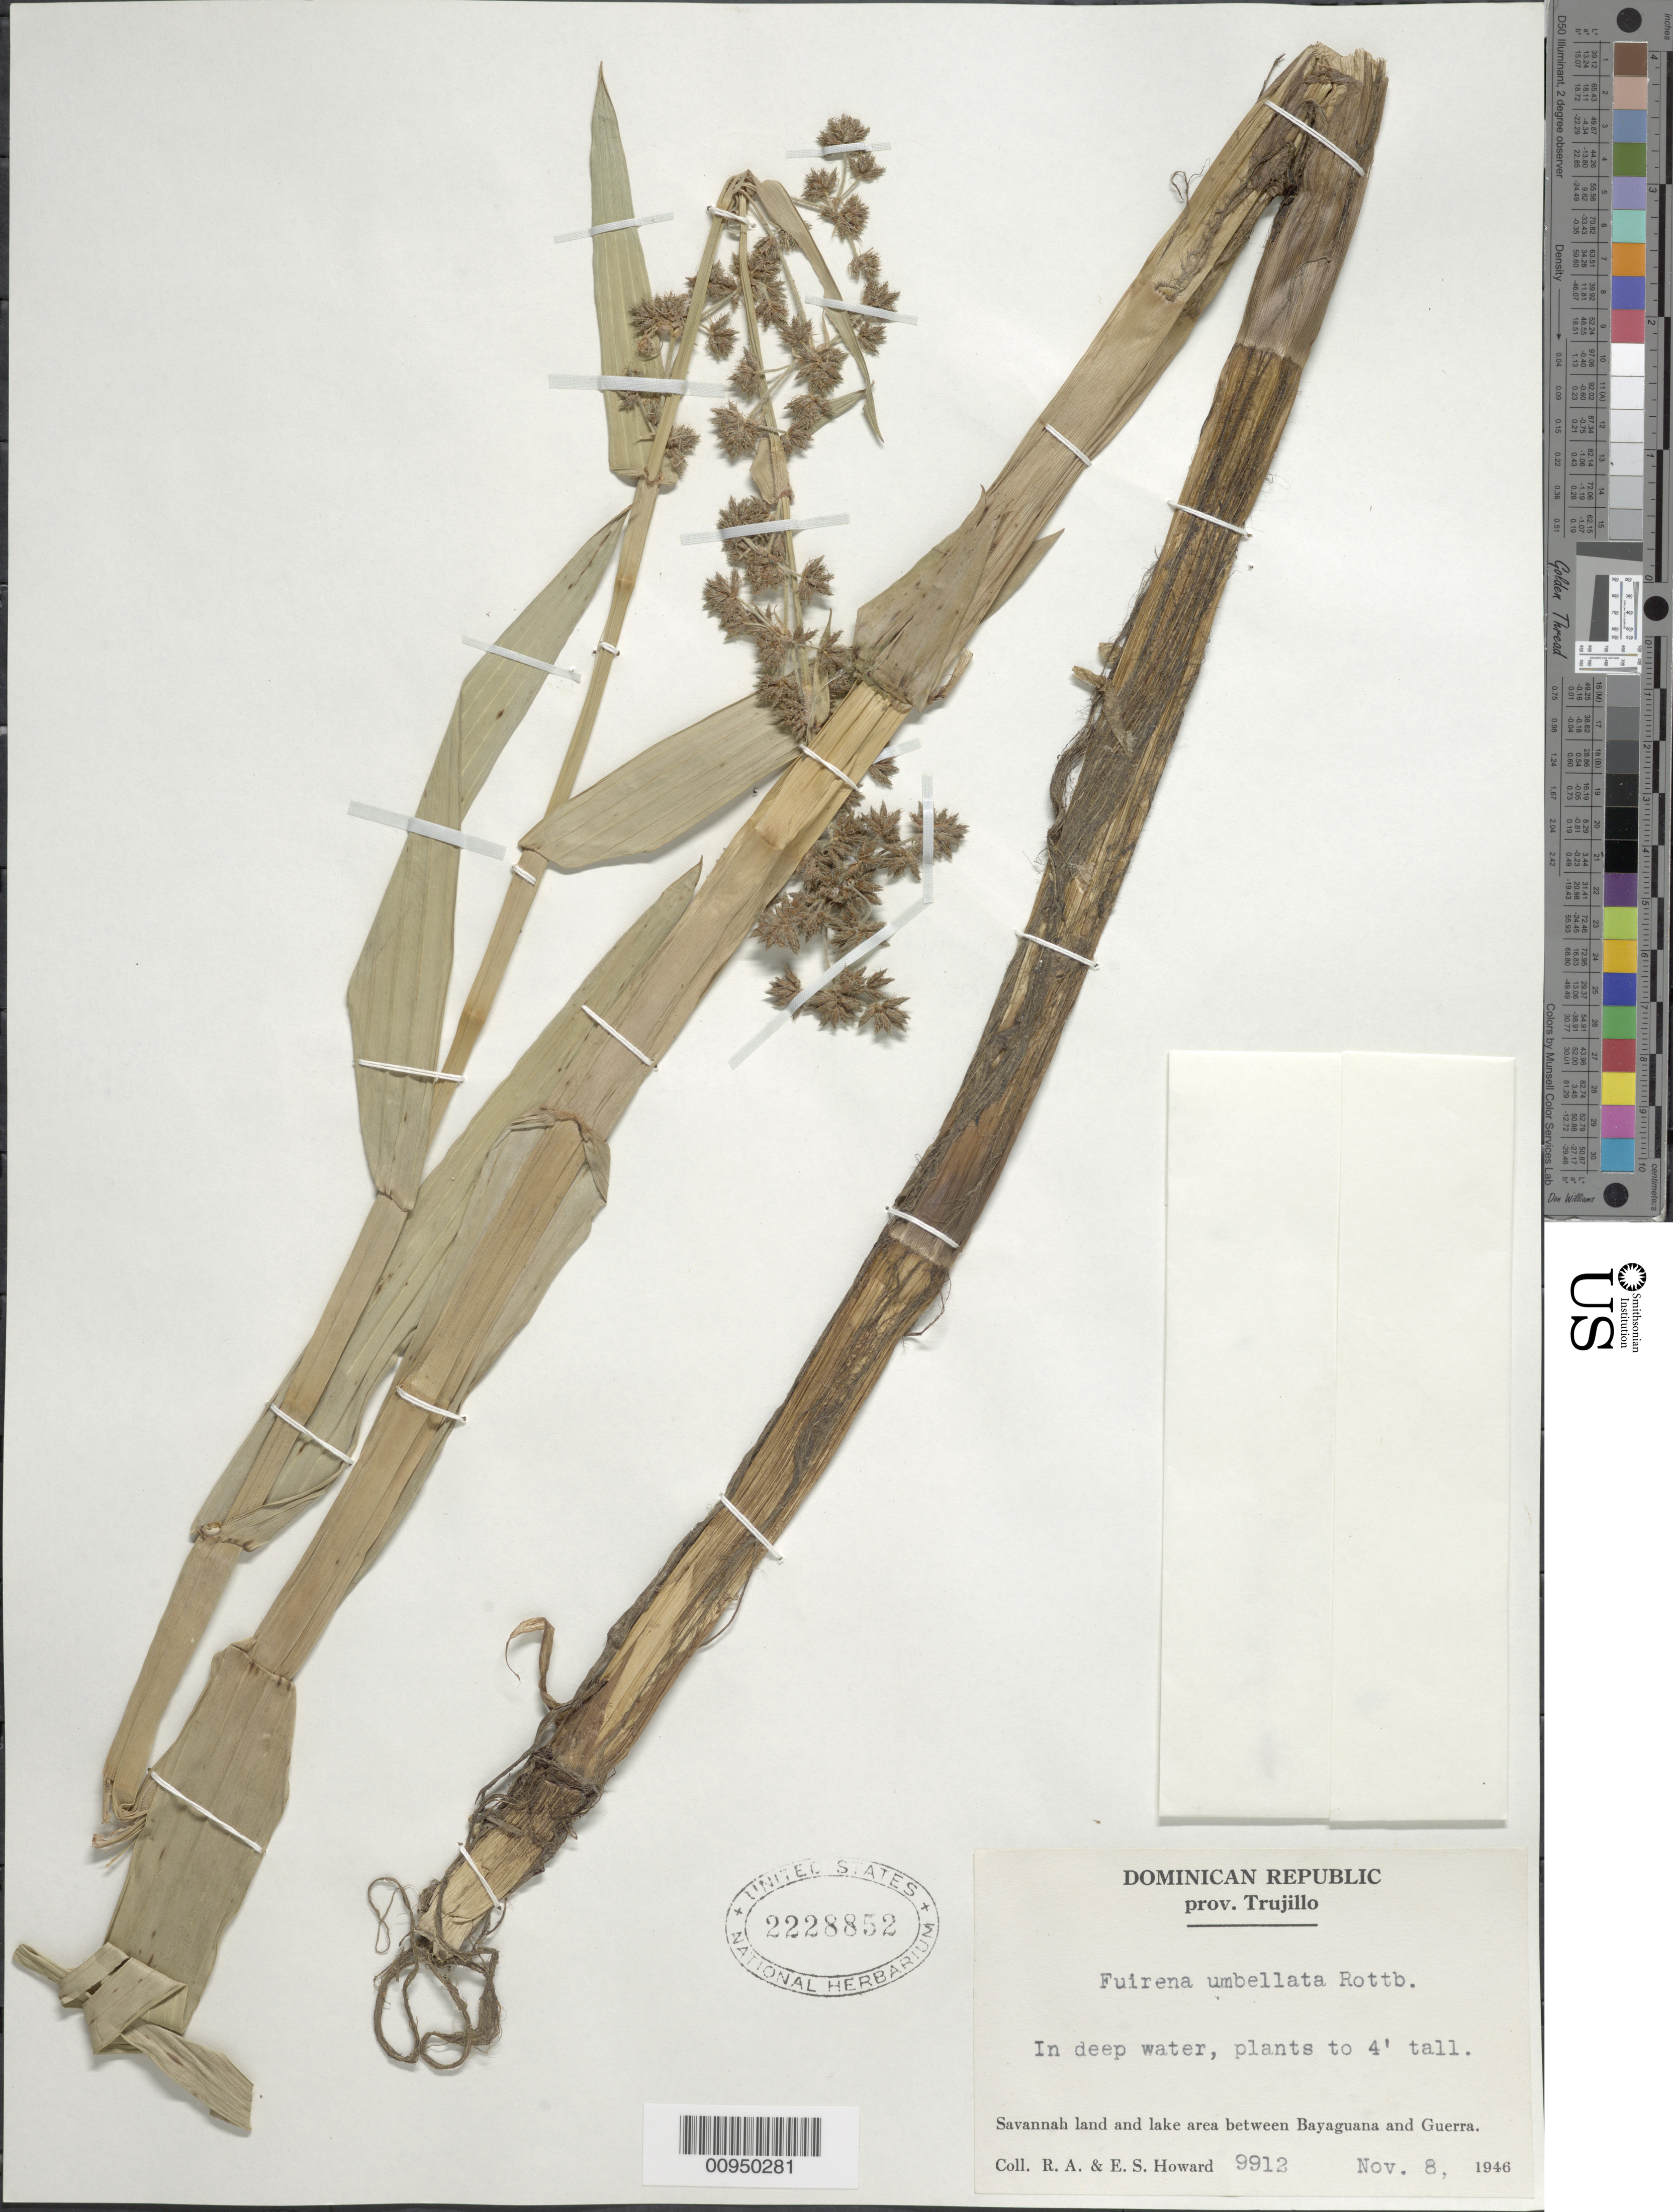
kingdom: Plantae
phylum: Tracheophyta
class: Liliopsida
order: Poales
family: Cyperaceae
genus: Fuirena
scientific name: Fuirena umbellata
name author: Rottb.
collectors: R. A. Howard & E. S. Howard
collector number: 9912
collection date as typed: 08 Nov 1946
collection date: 1946-11-08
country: Dominican Republic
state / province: Santo Domingo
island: Hispaniola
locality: Savannah land and lake area between Bayaguana and Guerra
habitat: In deep water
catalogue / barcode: US 2228852